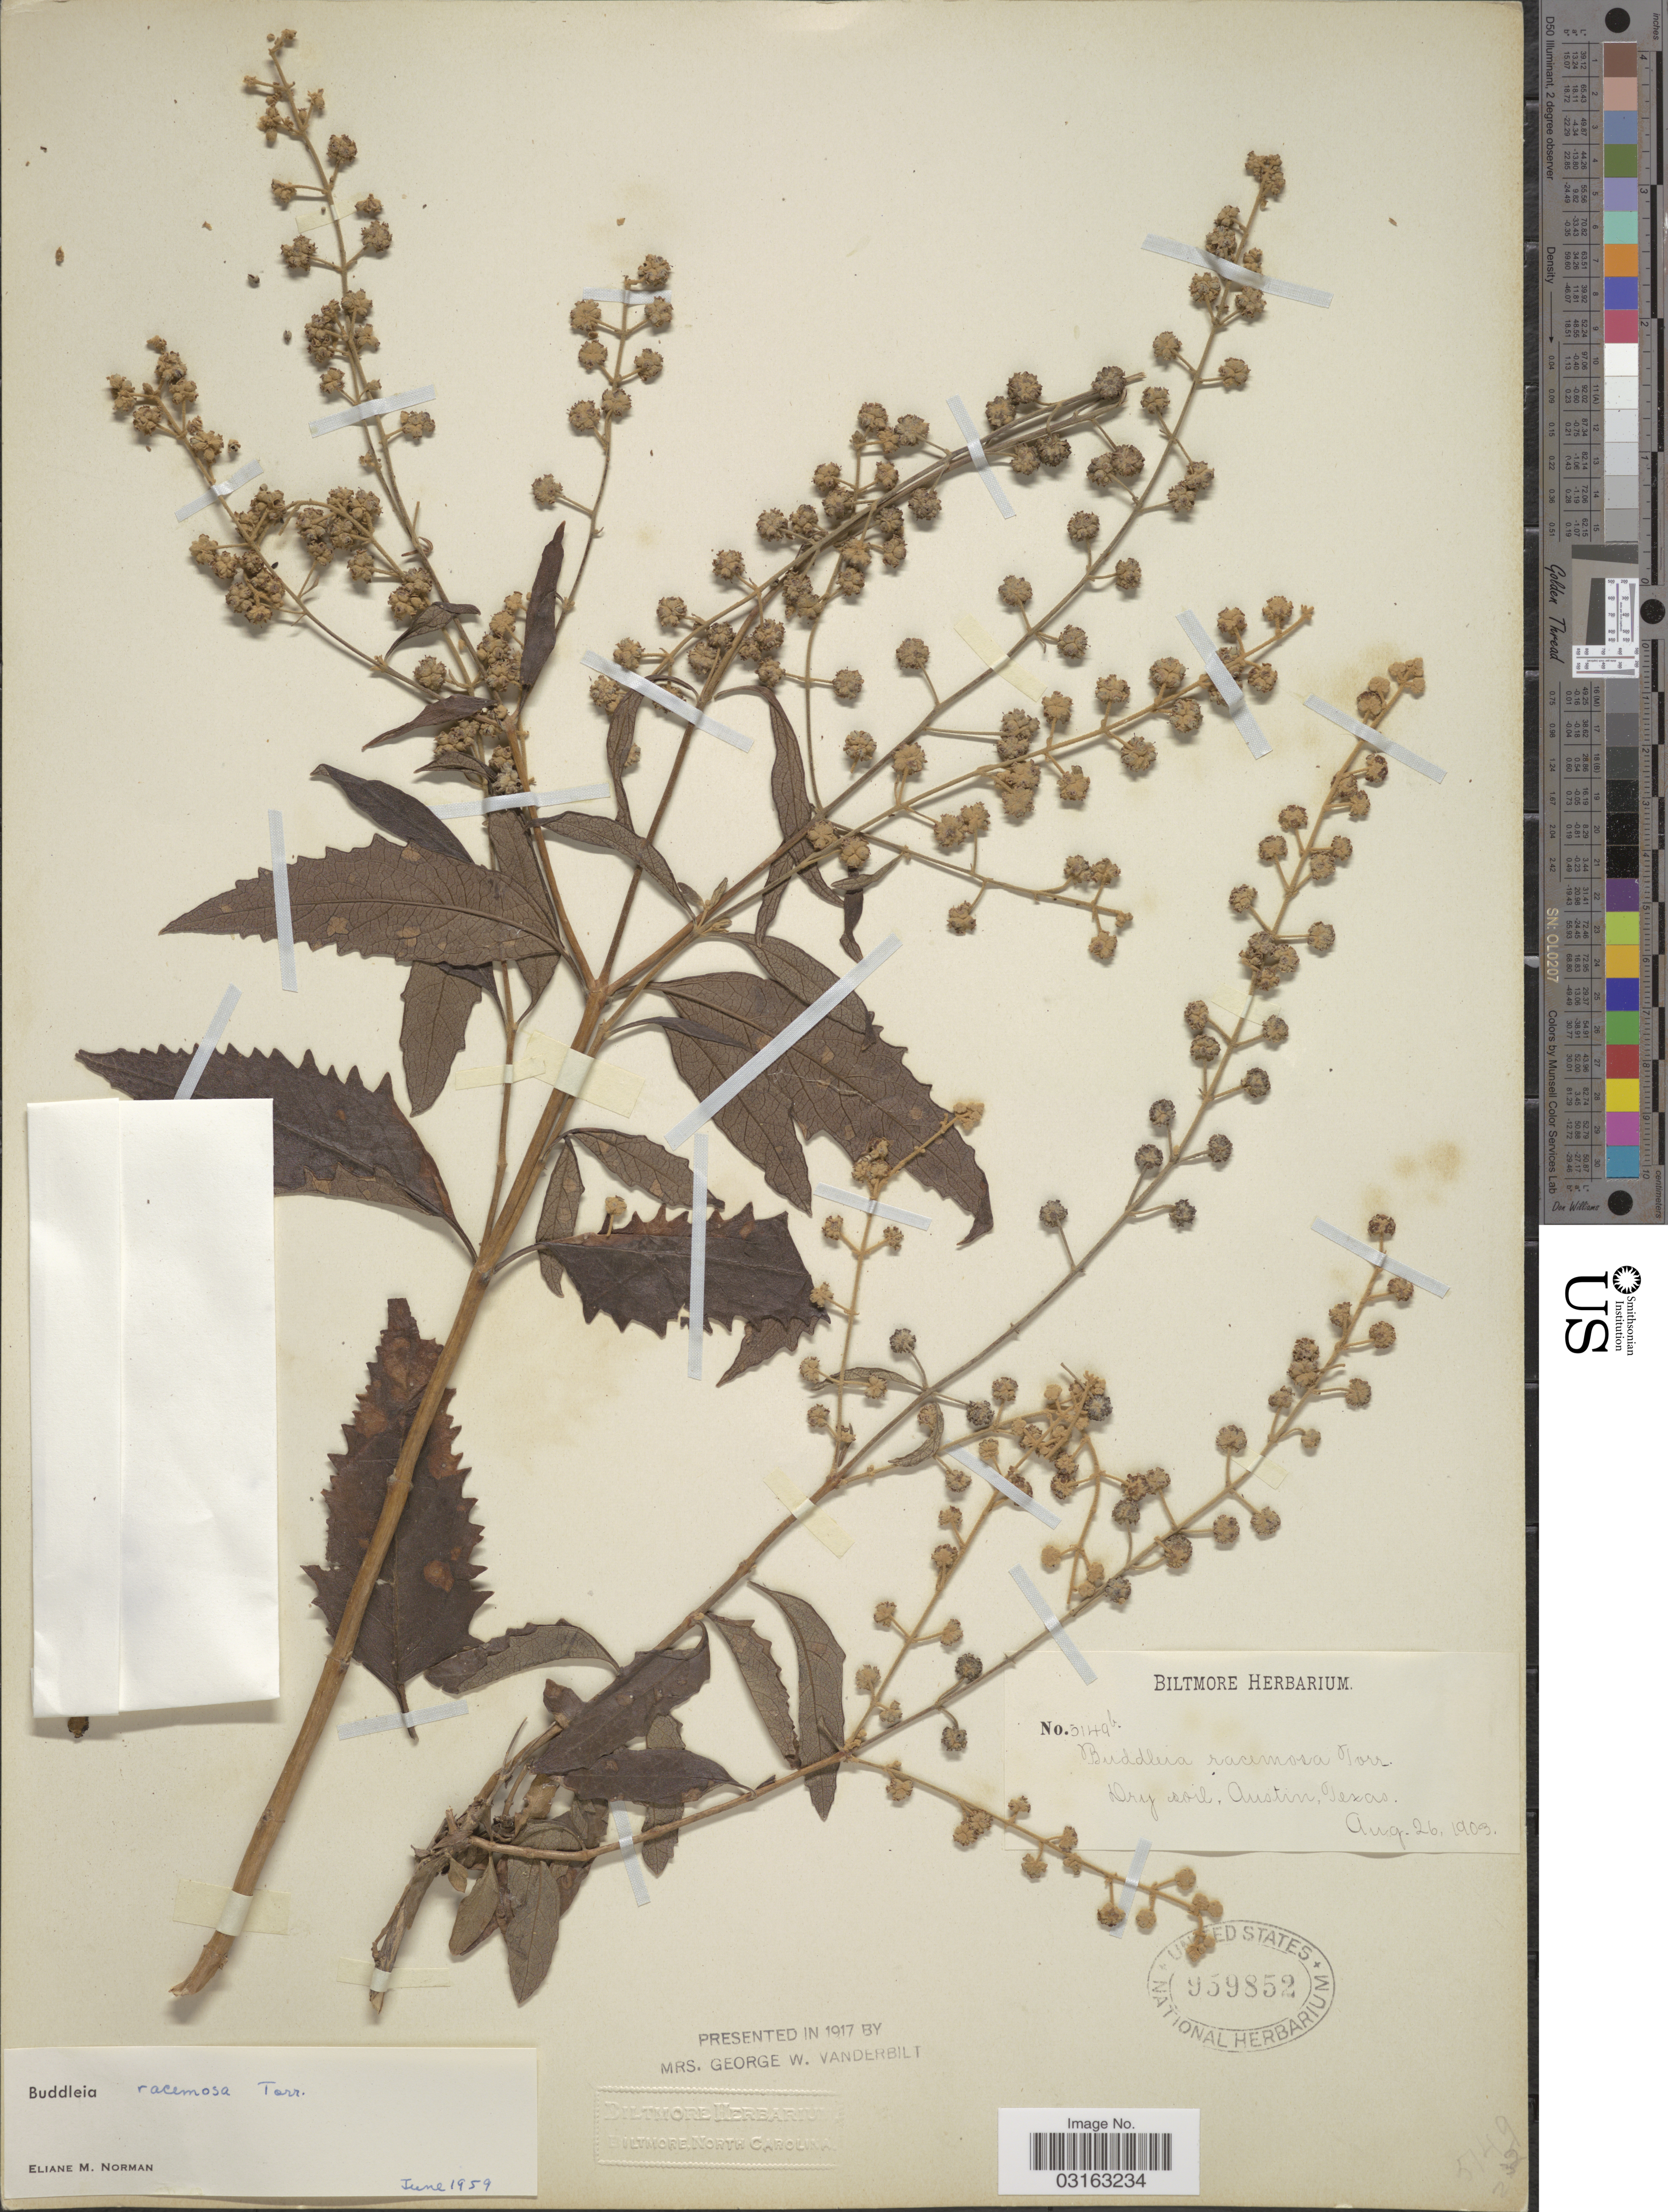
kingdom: Plantae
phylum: Tracheophyta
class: Magnoliopsida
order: Lamiales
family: Scrophulariaceae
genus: Buddleja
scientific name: Buddleja racemosa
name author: Torr.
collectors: ex herb. Biltmore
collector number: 5149b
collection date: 1903-08-26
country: United States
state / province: Texas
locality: Austin.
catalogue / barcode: US 959852